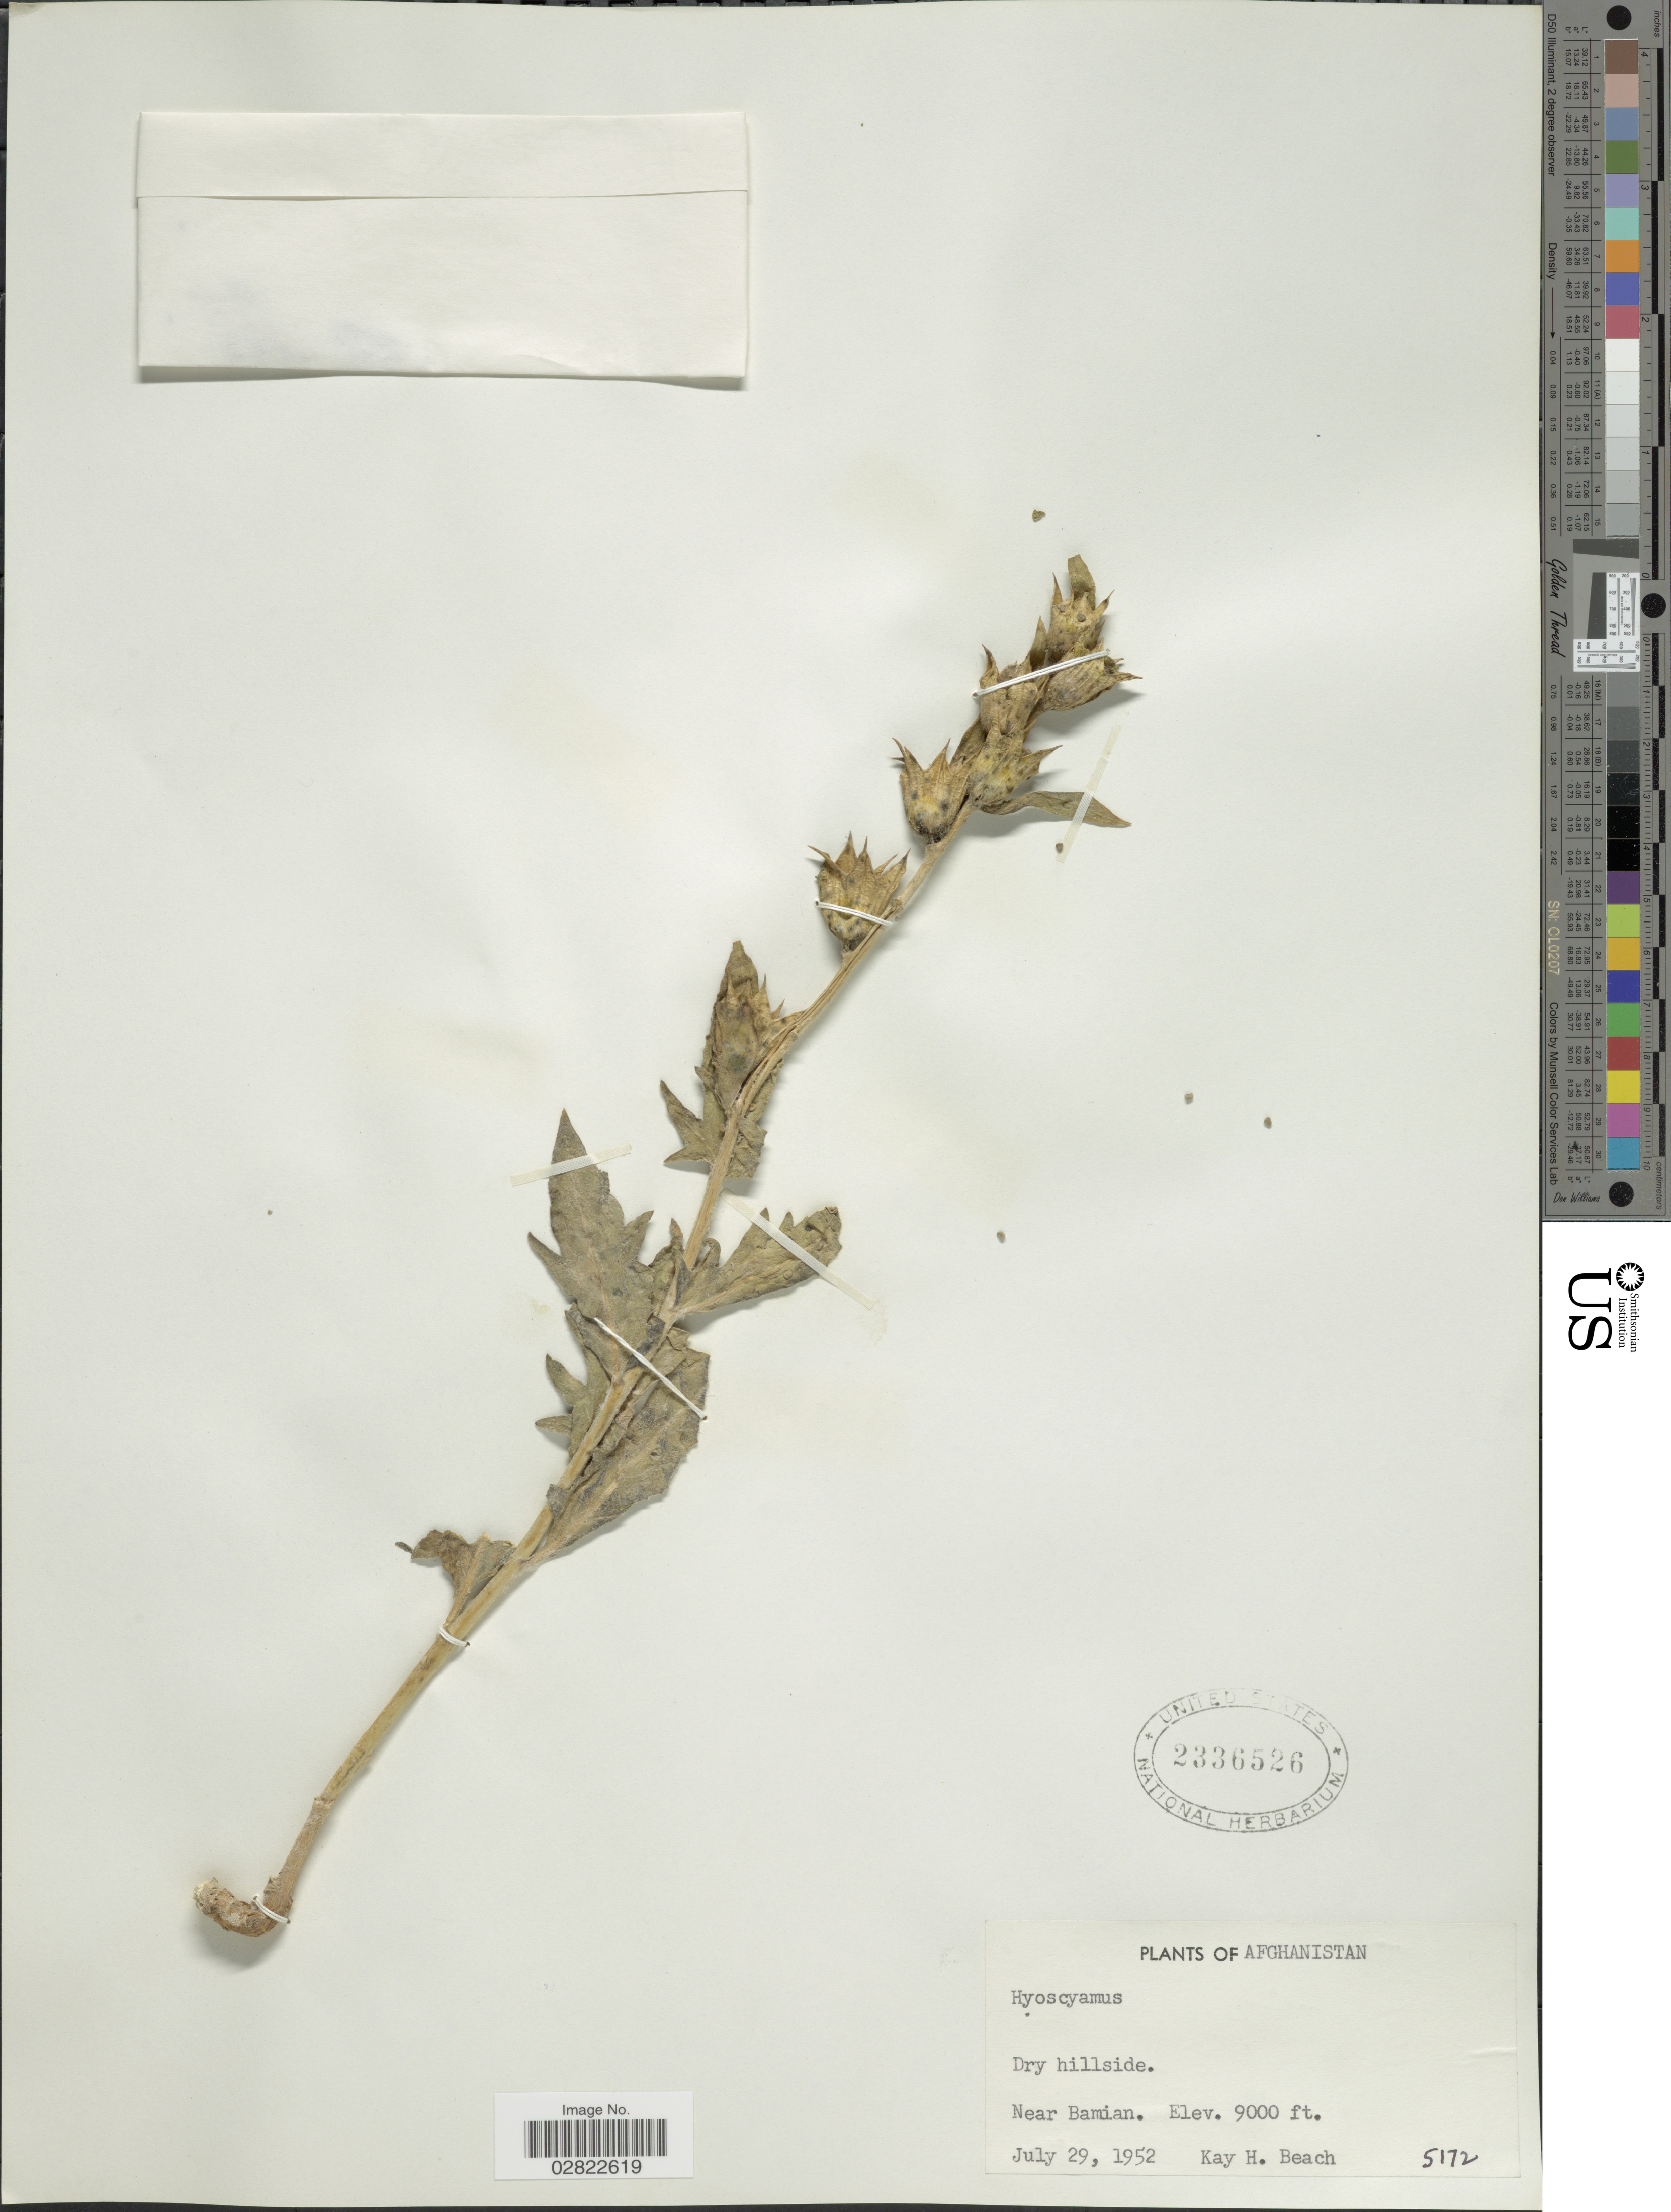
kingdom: Plantae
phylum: Tracheophyta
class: Magnoliopsida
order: Solanales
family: Solanaceae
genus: Hyoscyamus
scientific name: Hyoscyamus sp.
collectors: K. H. Beach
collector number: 5172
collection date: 1952-07-29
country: Afghanistan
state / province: Bamian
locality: Near Bamian.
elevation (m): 2743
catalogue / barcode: US 2336526